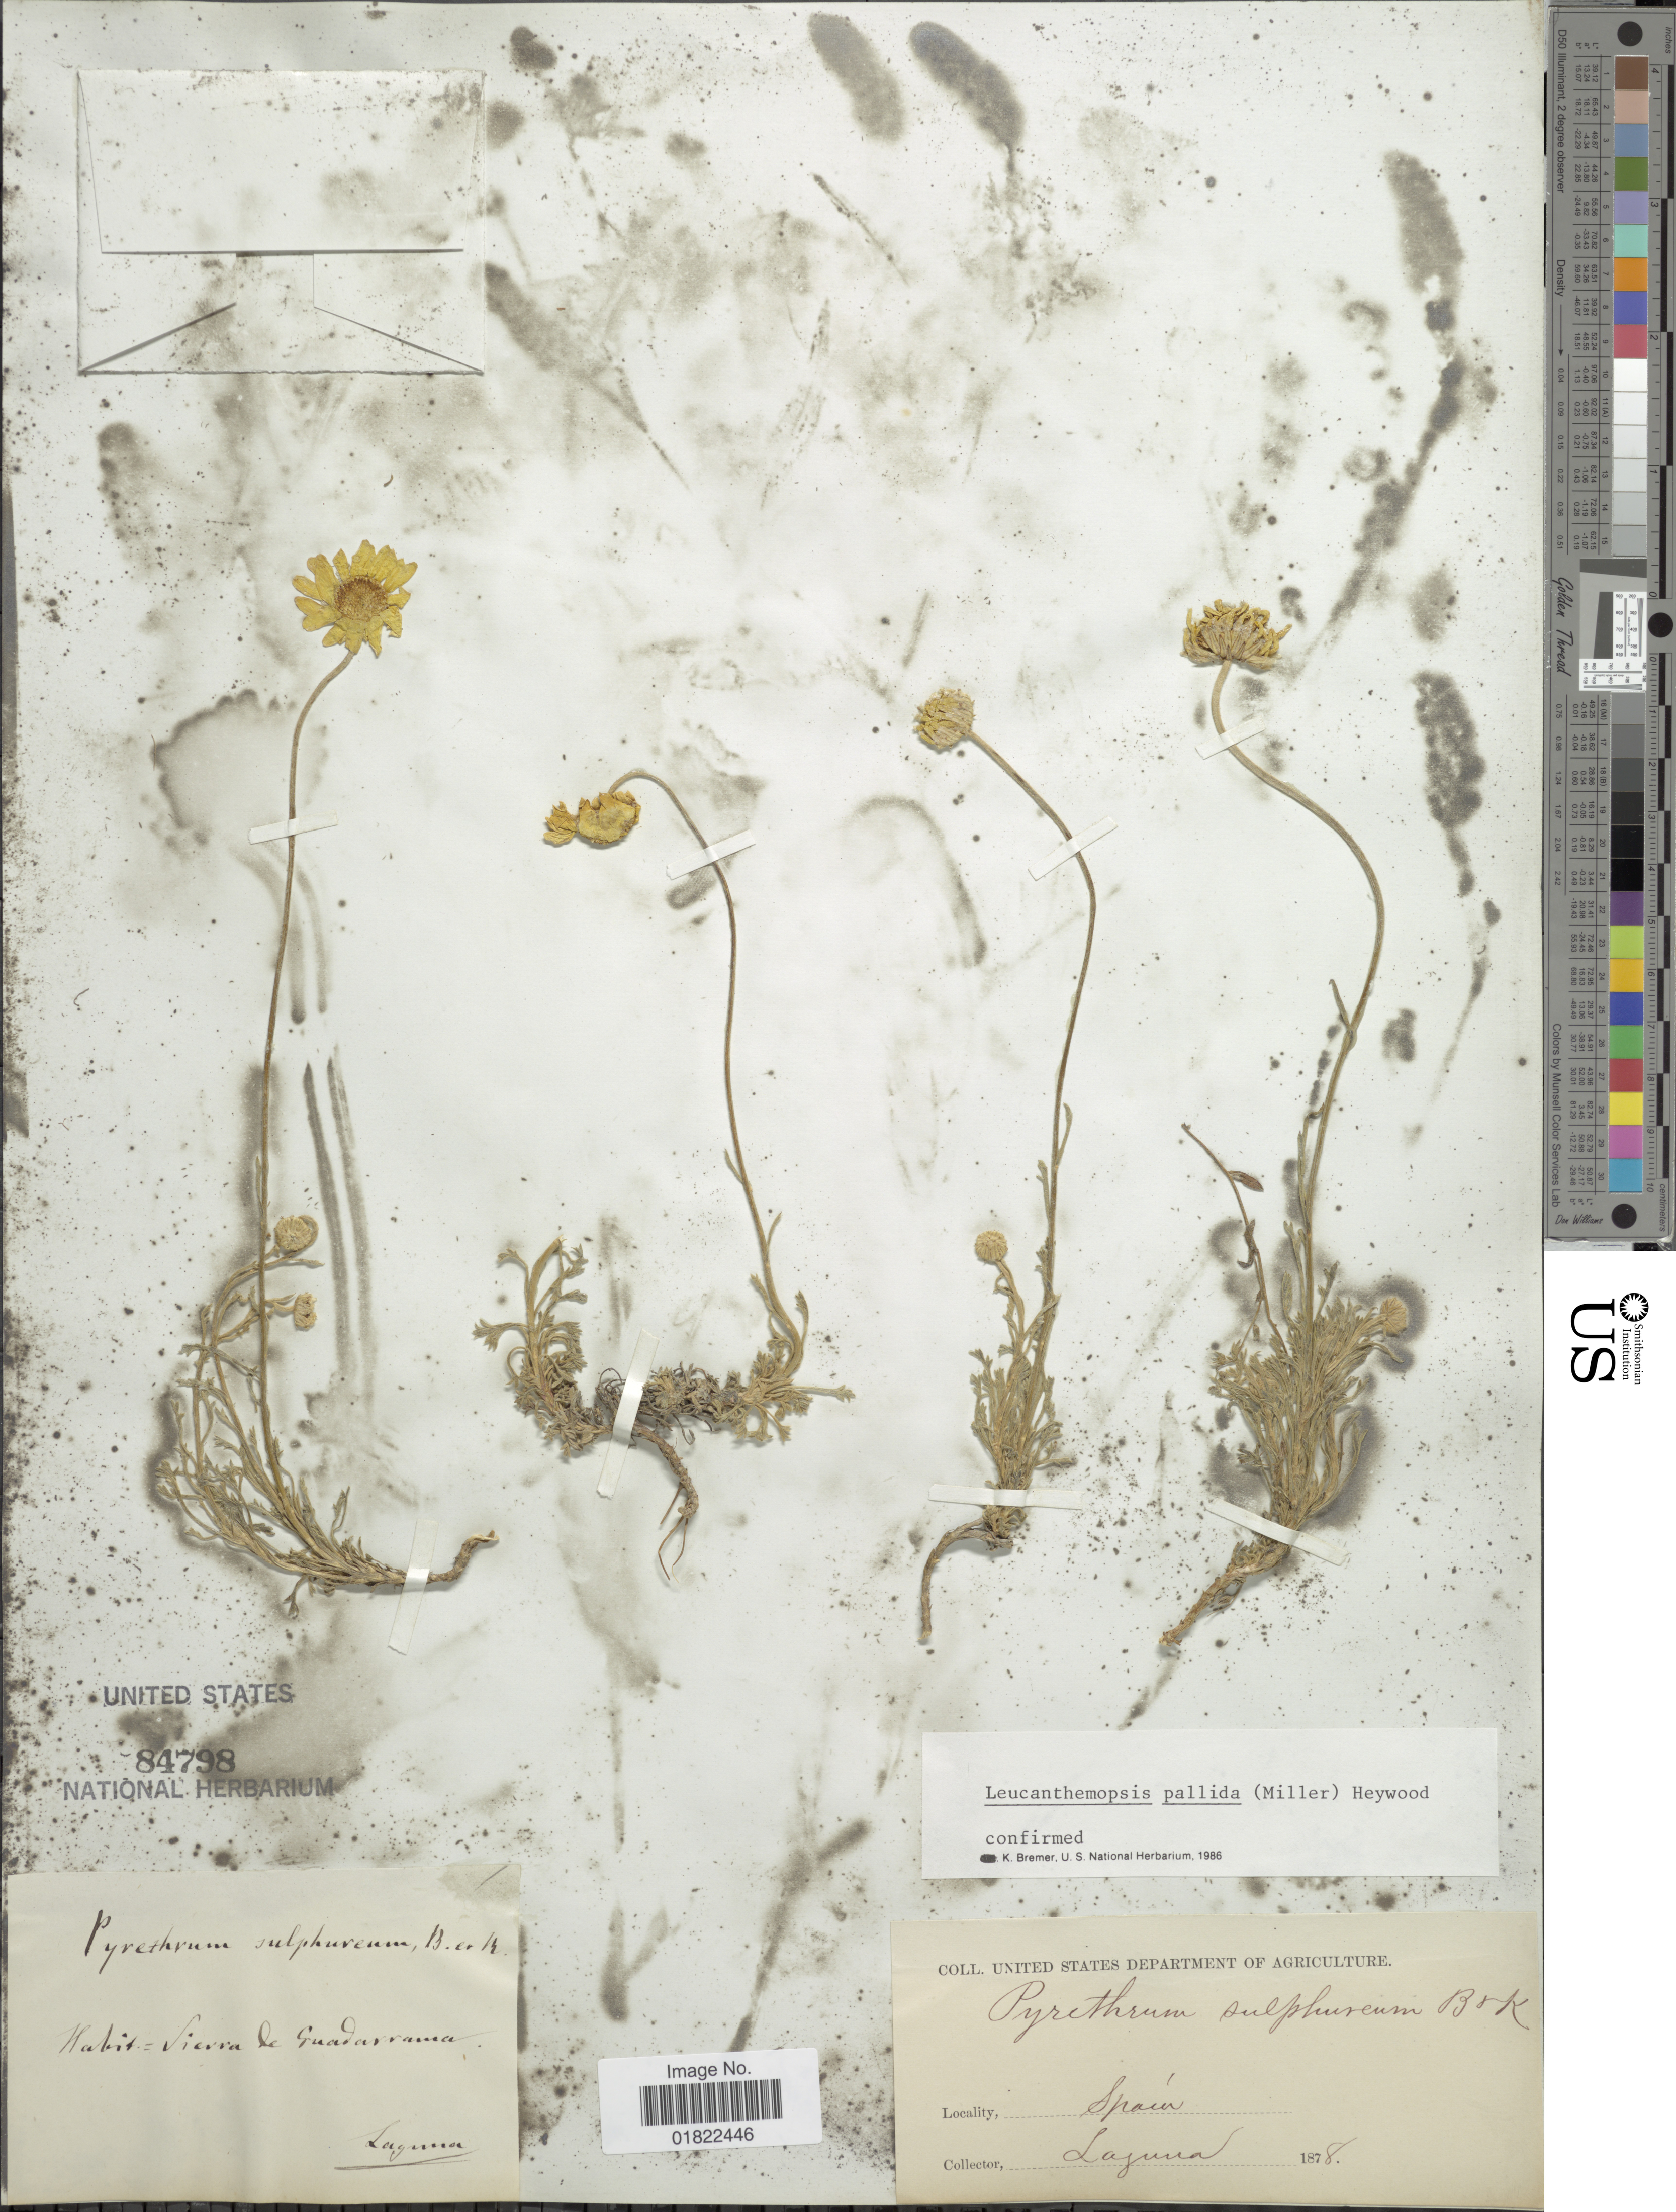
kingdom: Plantae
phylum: Tracheophyta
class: Magnoliopsida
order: Asterales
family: Asteraceae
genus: Leucanthemopsis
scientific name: Leucanthemopsis pallida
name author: Heywood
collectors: -. Laguna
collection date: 1878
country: Spain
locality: Sierra de Guadarrama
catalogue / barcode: US 84798